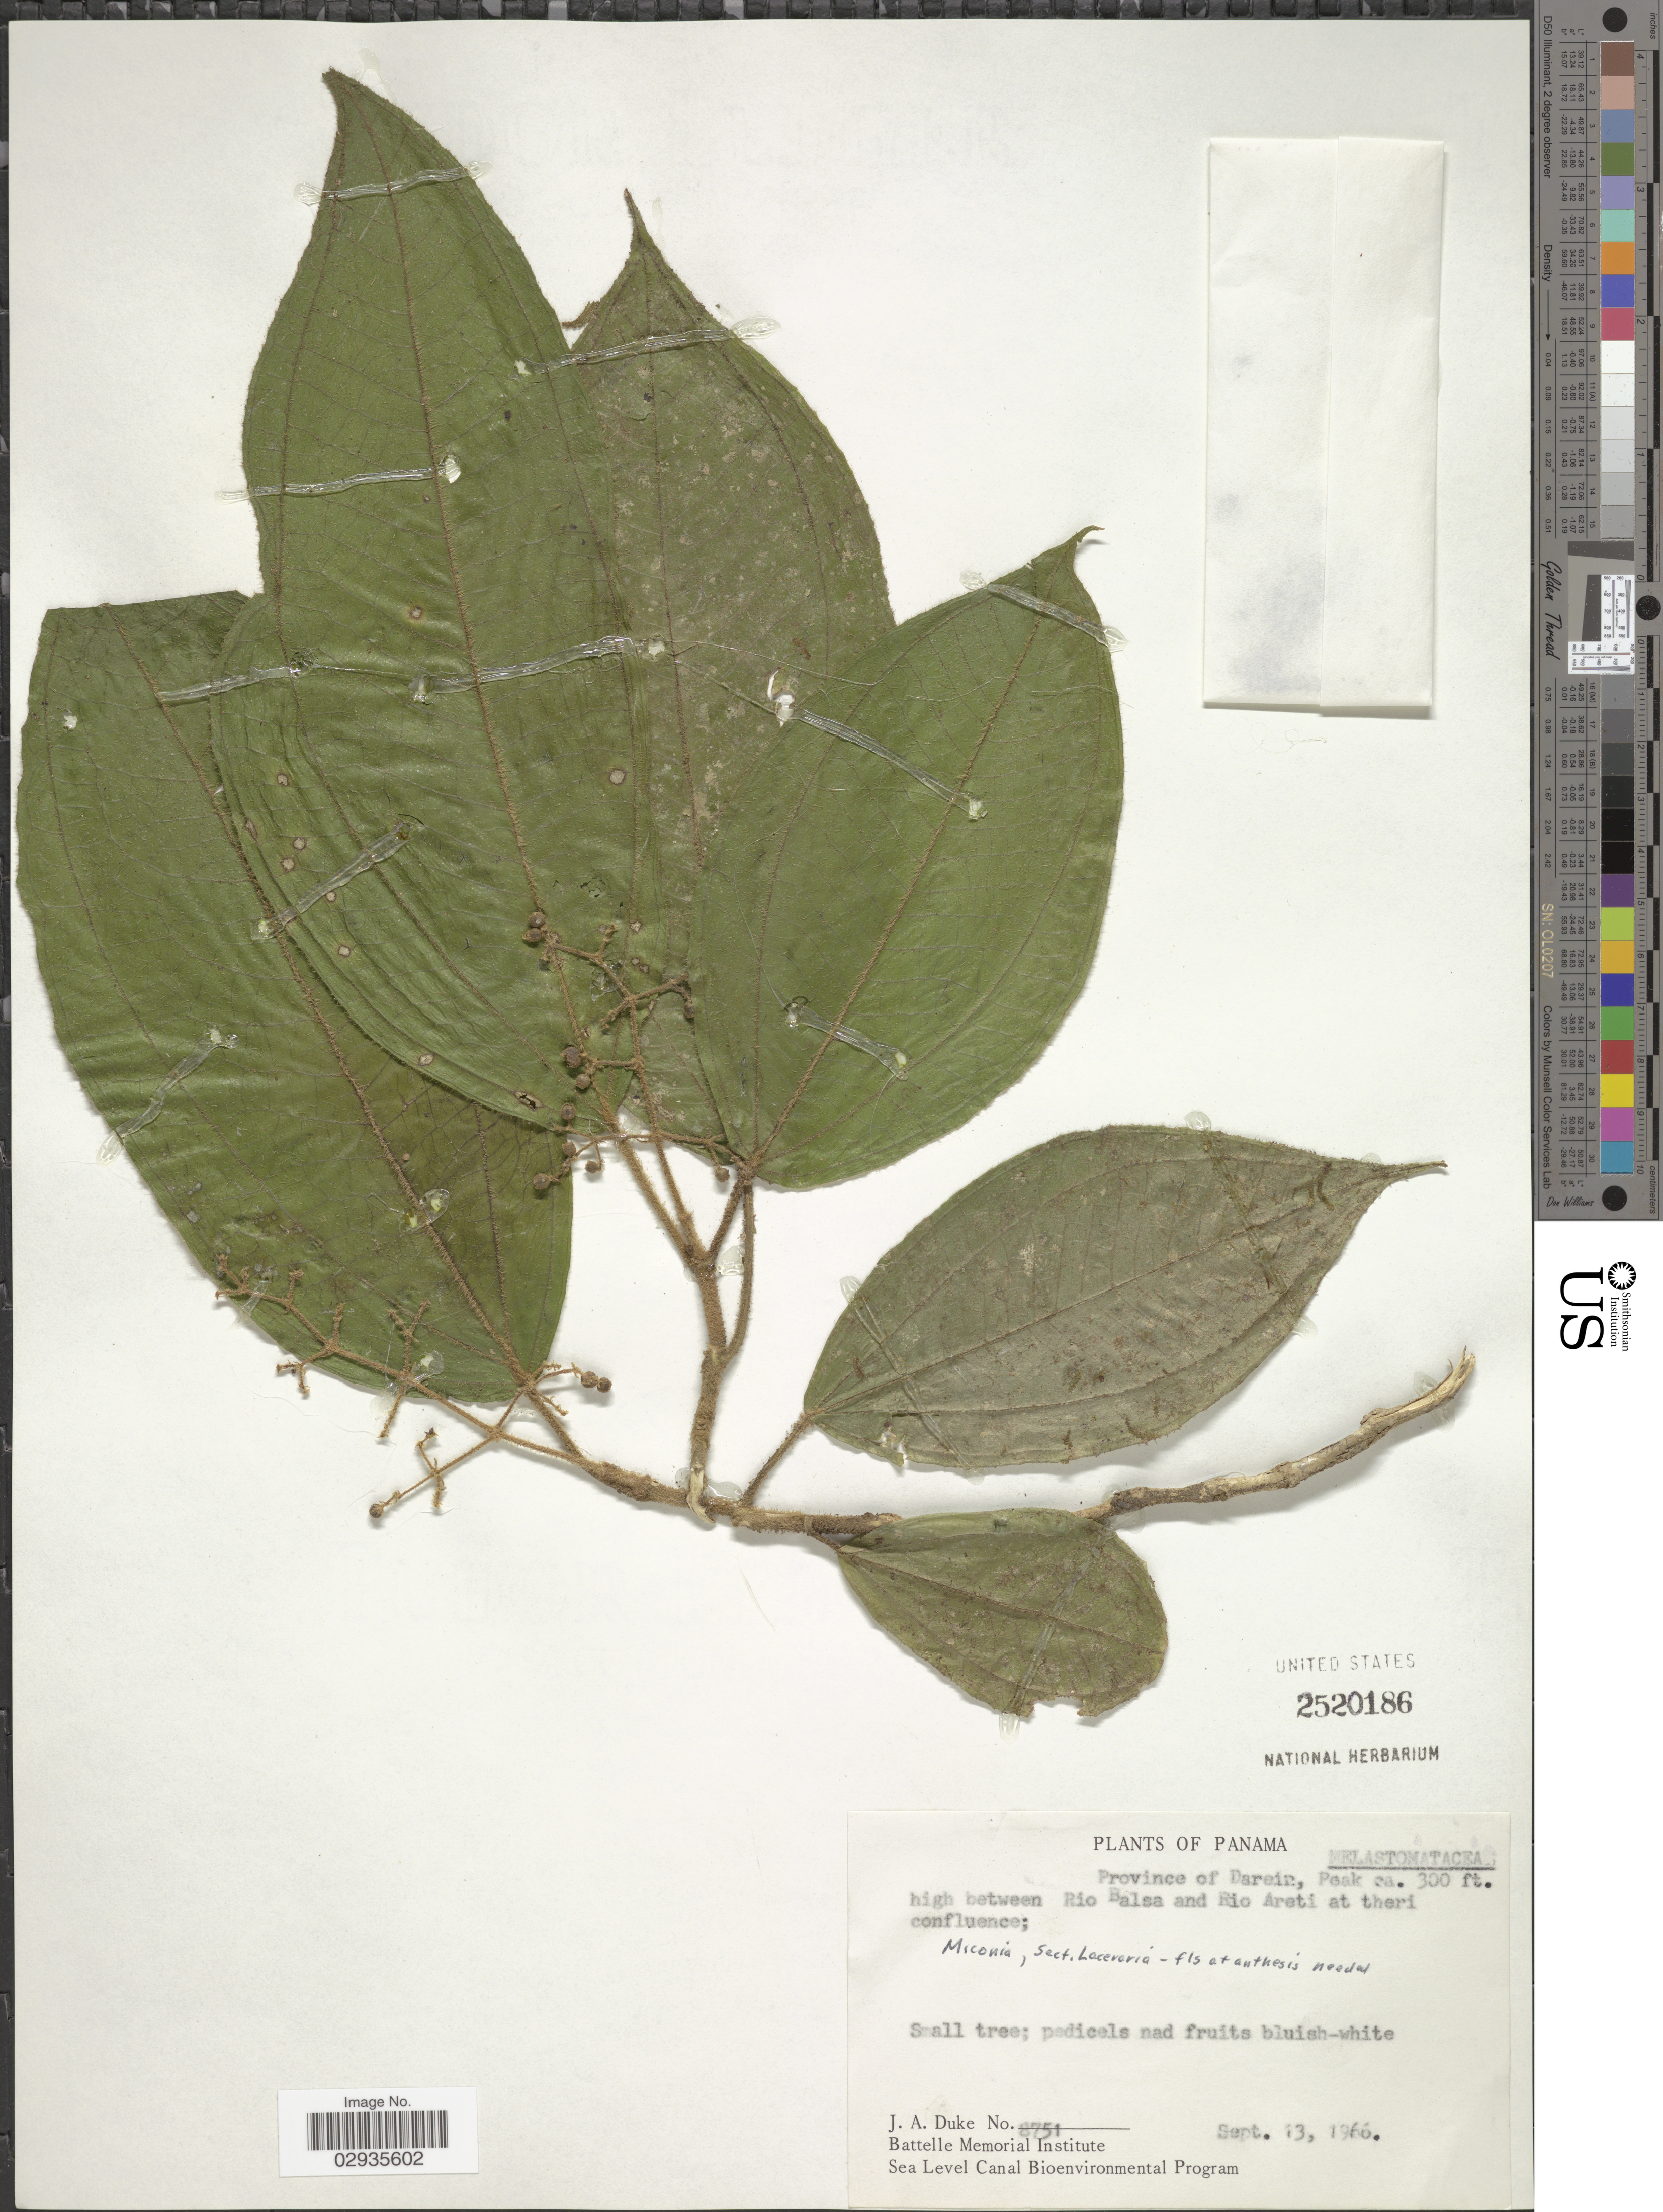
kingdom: Plantae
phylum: Tracheophyta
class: Magnoliopsida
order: Myrtales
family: Melastomataceae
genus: Miconia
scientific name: Miconia sp.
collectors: J. A. Duke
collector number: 8751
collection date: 1966-09-13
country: Panama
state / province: Darién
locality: Province of Darein, Between Rio Balsa and Rio Areti at theri confluence.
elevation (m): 91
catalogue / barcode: US 2520186